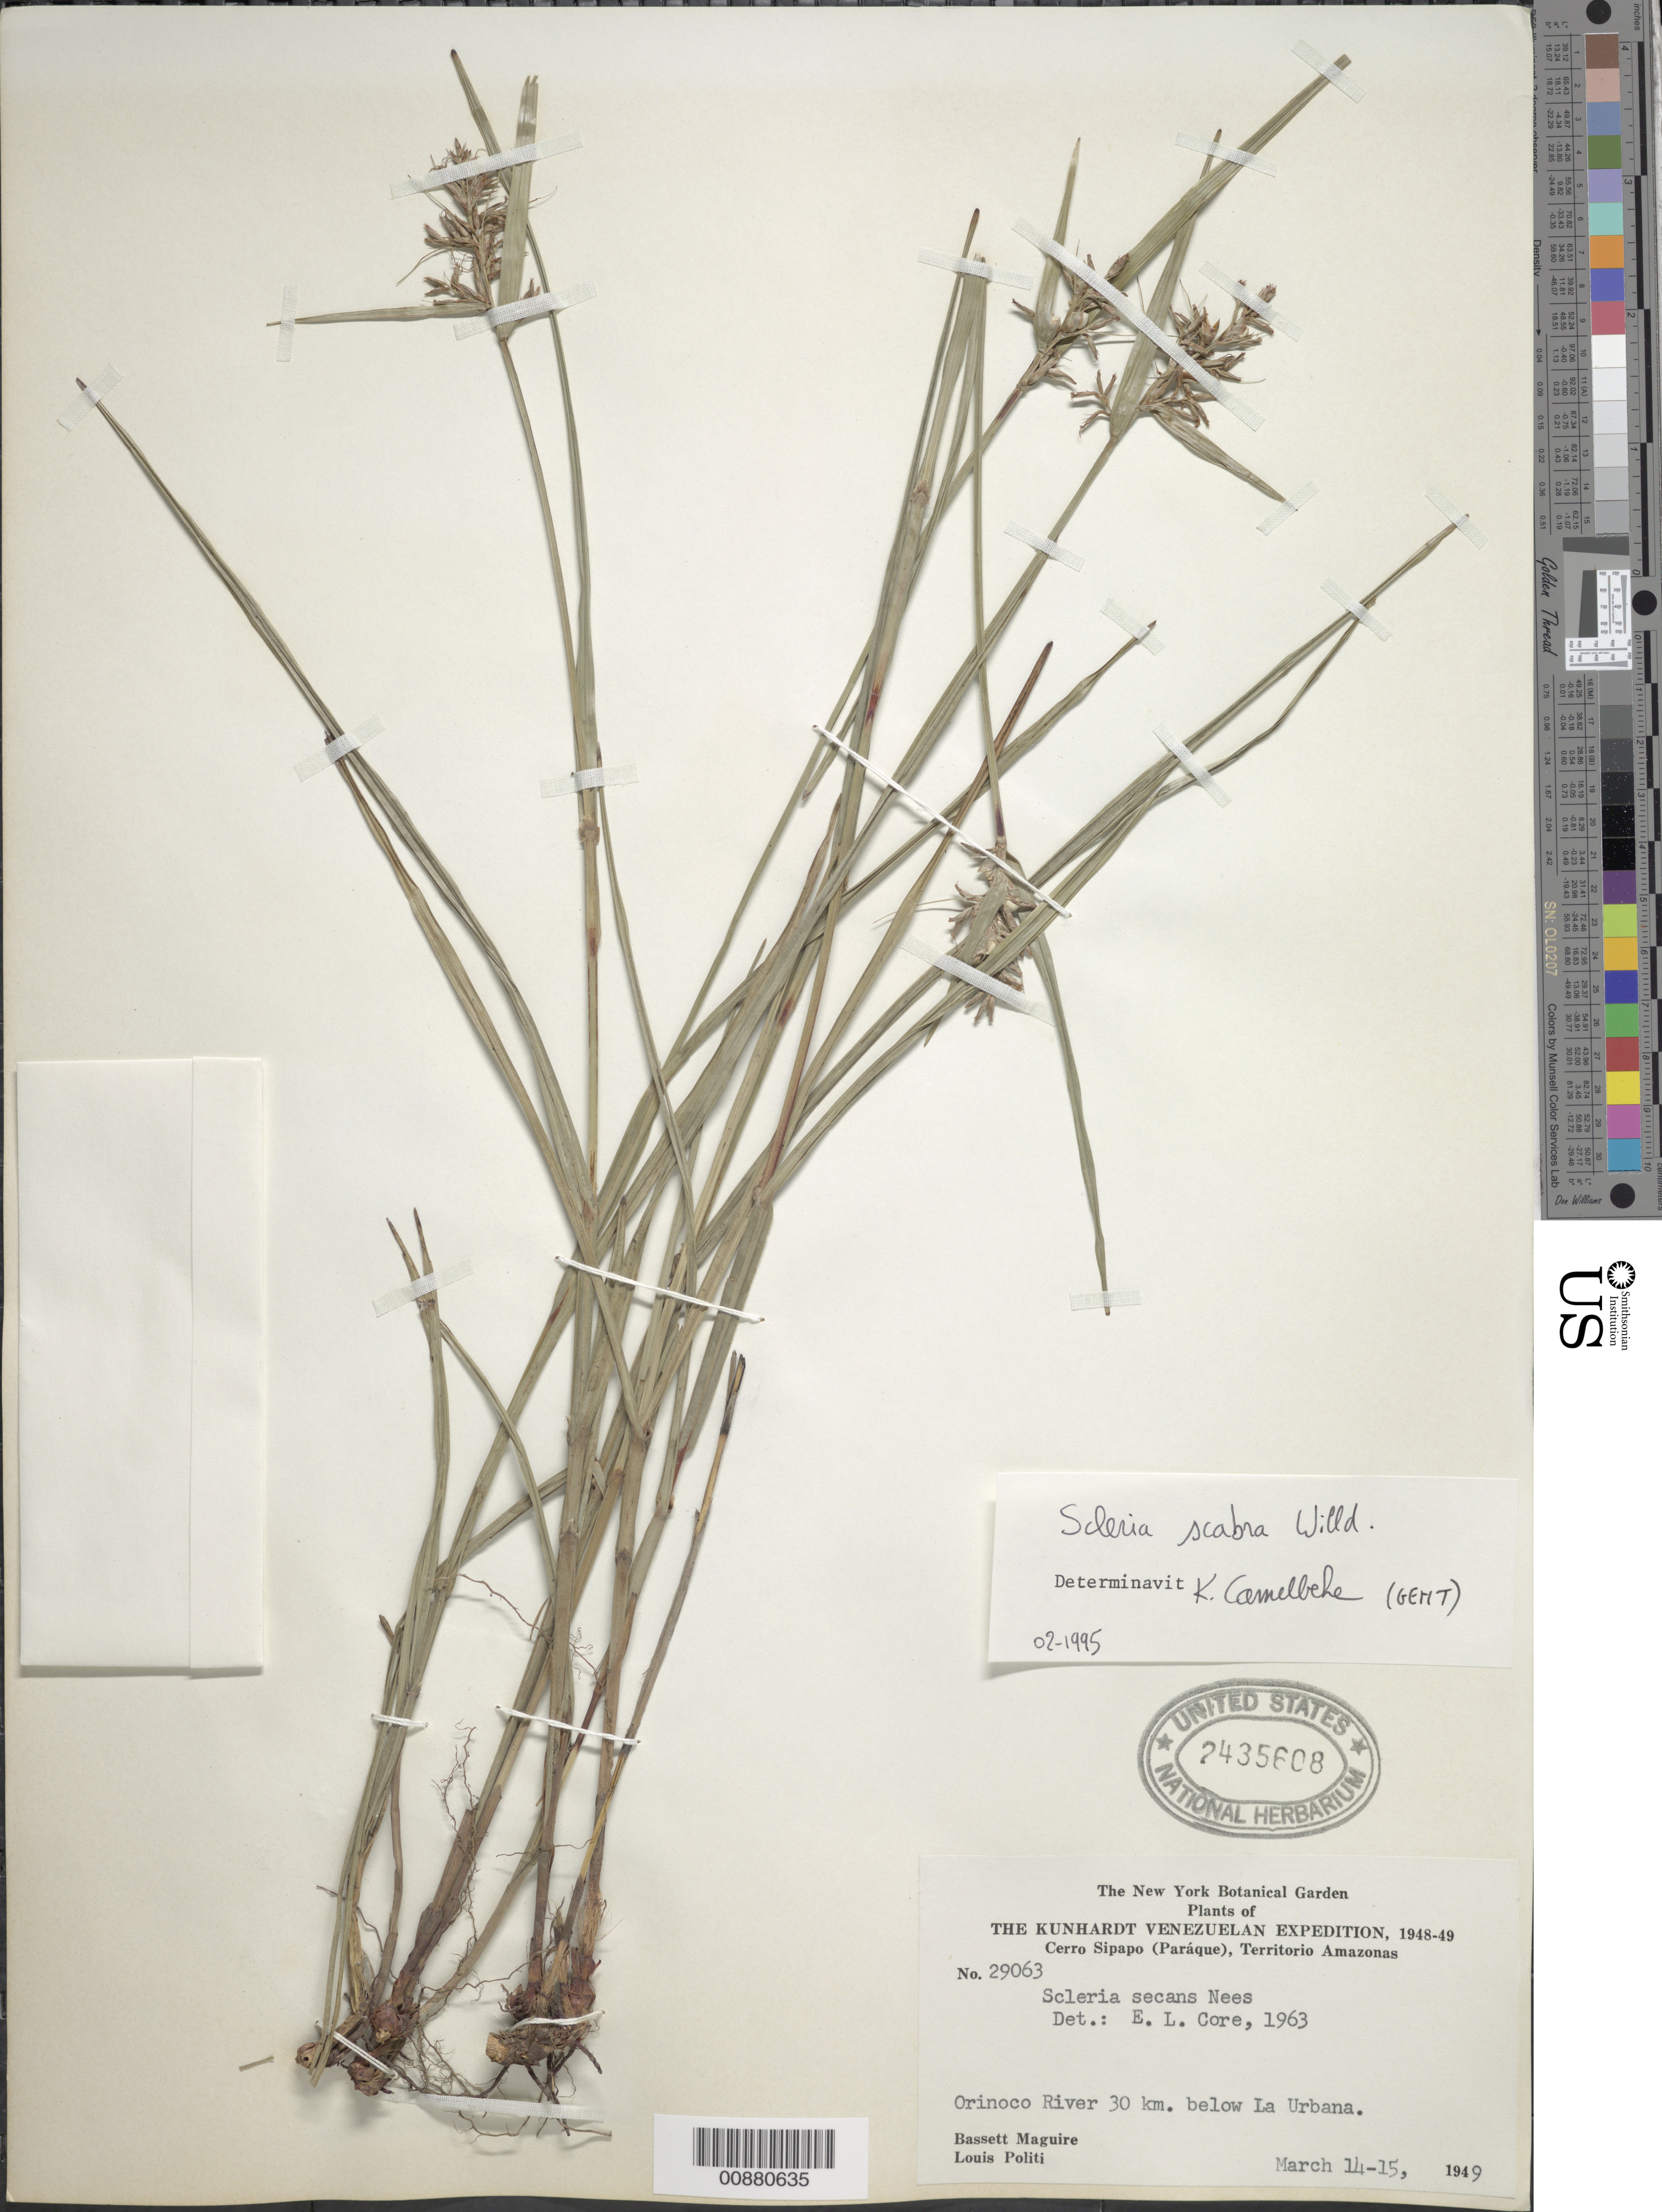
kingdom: Plantae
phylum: Tracheophyta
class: Liliopsida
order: Poales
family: Cyperaceae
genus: Scleria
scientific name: Scleria scabra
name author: Willd.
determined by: Camelbeke, K.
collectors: B. Maguire & L. Politi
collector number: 29063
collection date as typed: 14-Mar-49 to 15-Mar-49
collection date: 1949-03-14/1949-03-15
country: Venezuela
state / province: Amazonas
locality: Cerro Sipapo (Paráque), Orinoco River, 30 km below La Urbana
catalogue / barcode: US 2435608